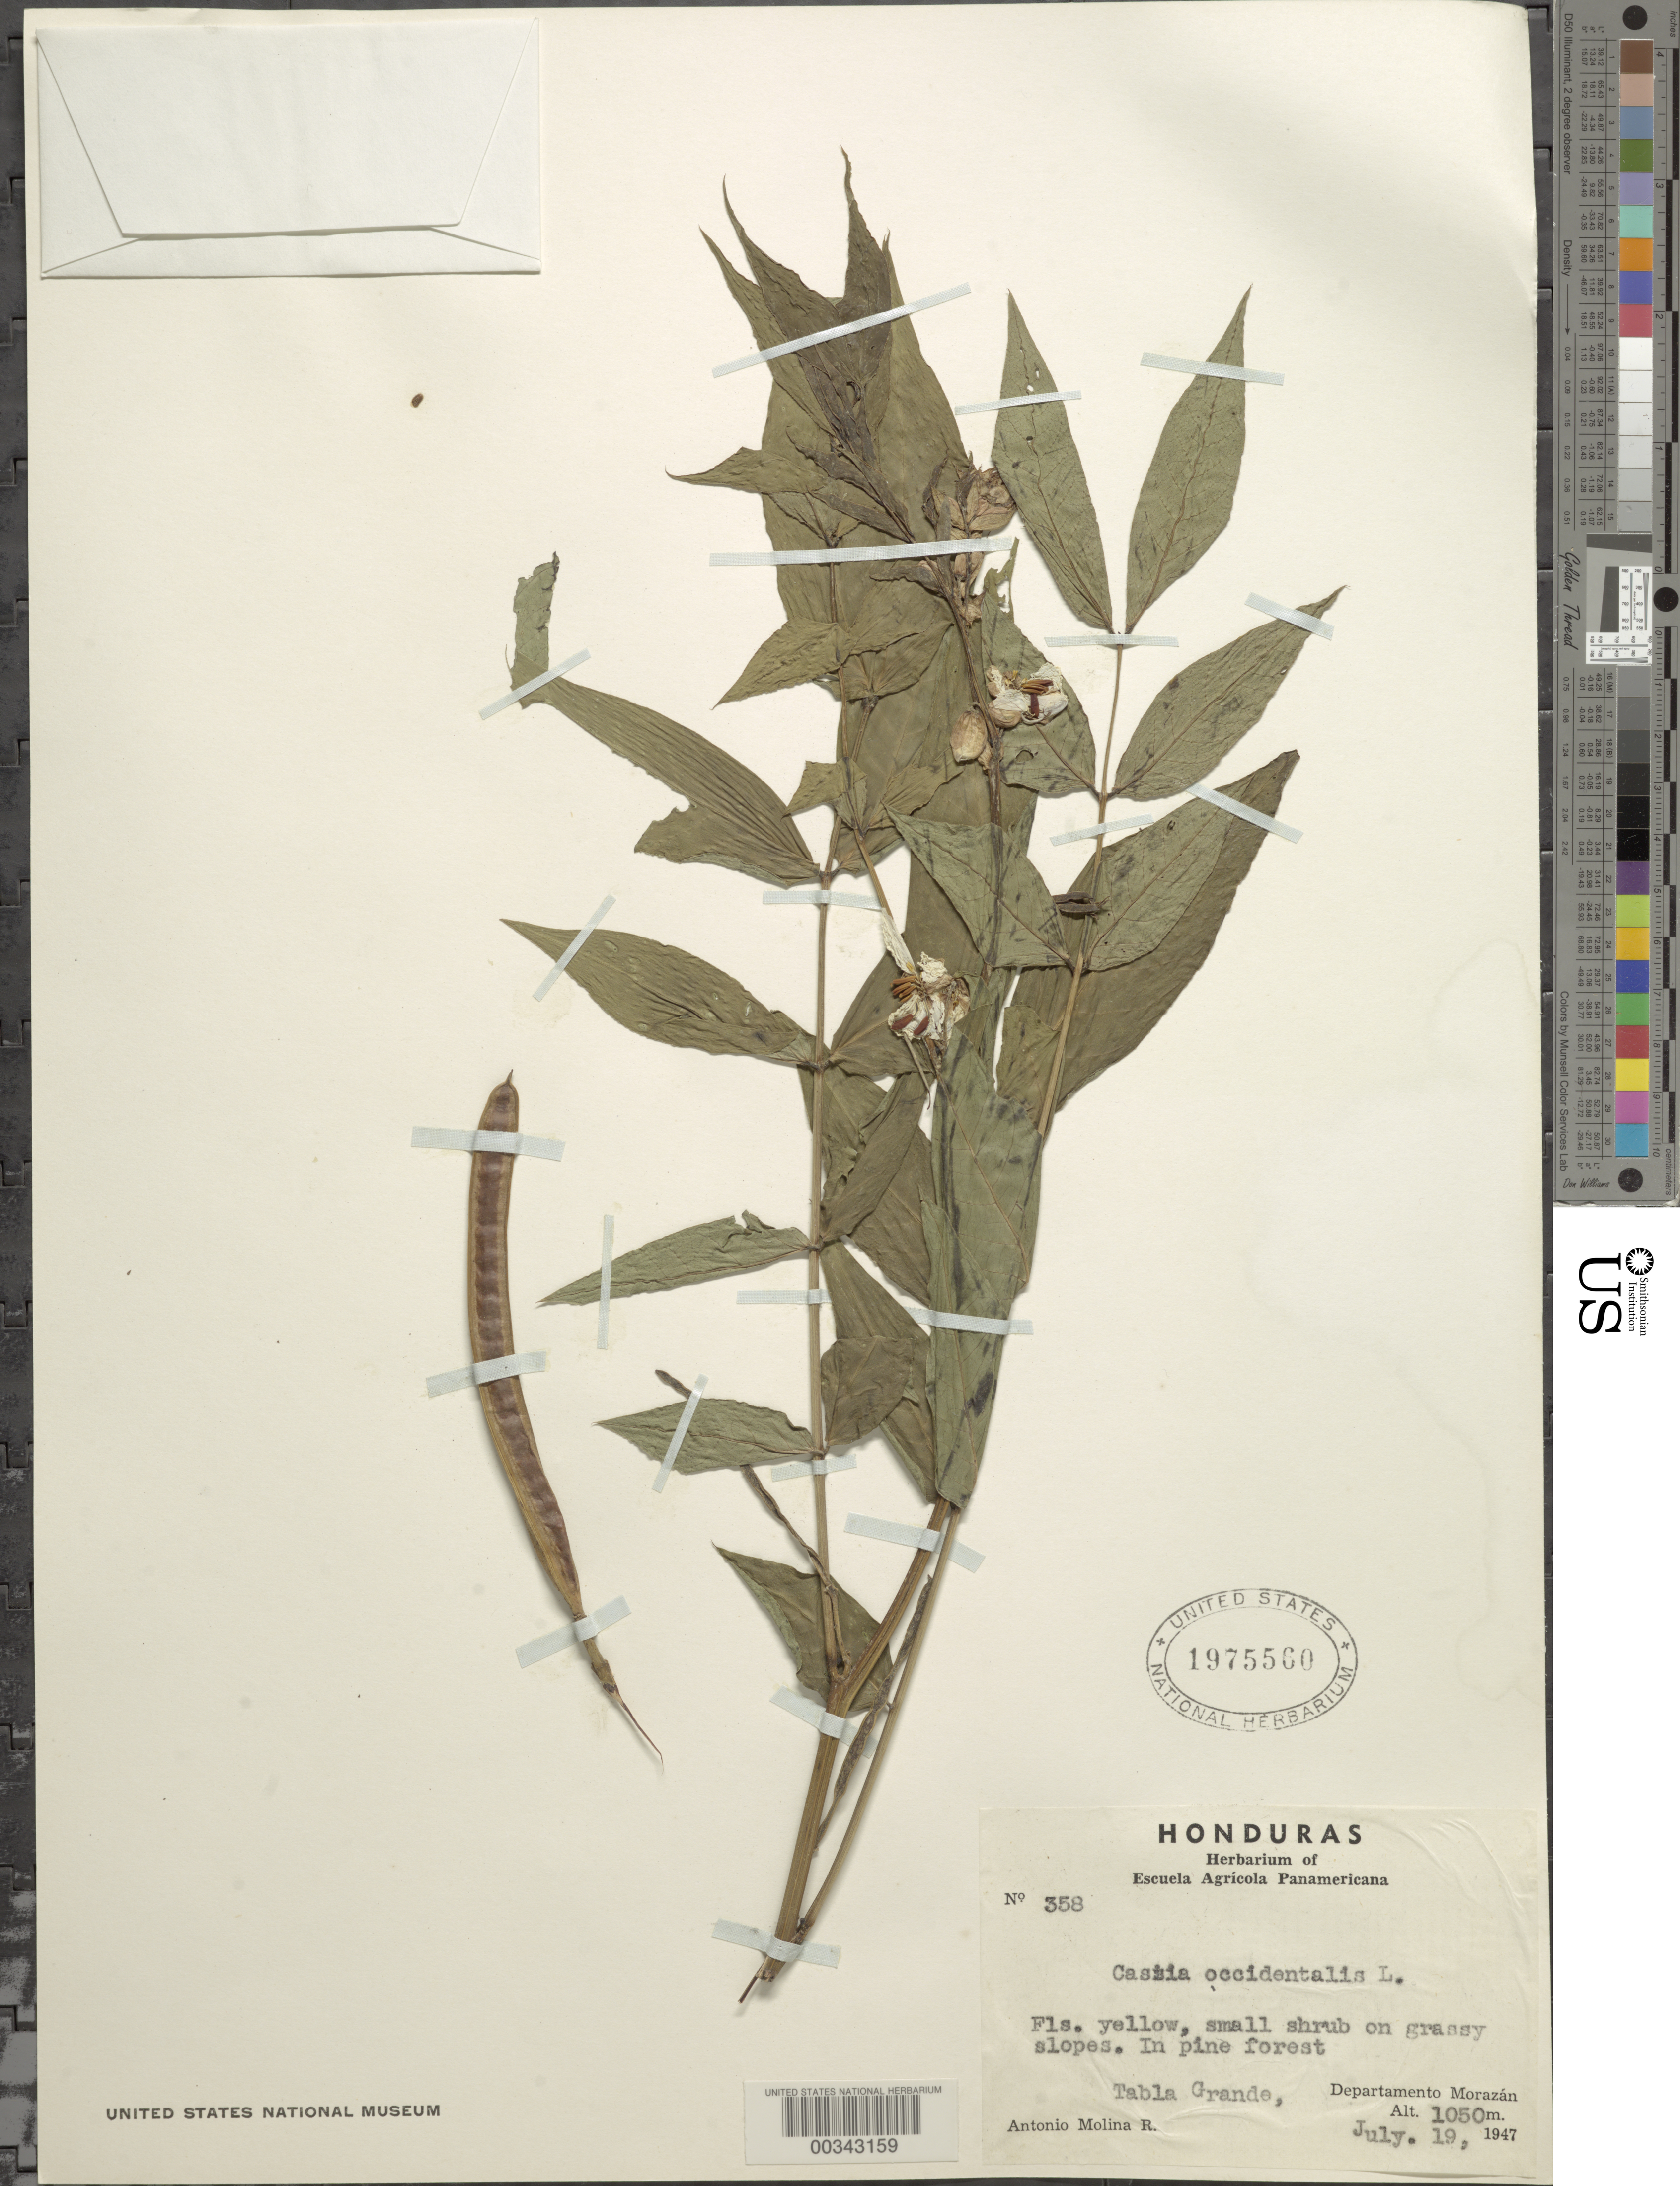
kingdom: Plantae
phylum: Tracheophyta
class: Magnoliopsida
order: Fabales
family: Fabaceae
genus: Senna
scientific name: Senna occidentalis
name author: (L.) Link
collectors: A. Molina R.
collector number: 358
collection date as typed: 19 Jul 1947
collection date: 1947-07-19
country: Honduras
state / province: Fco. Morazán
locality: Tabla Grande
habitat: On grassy slopes in pine forest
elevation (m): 1050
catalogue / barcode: US 1975560